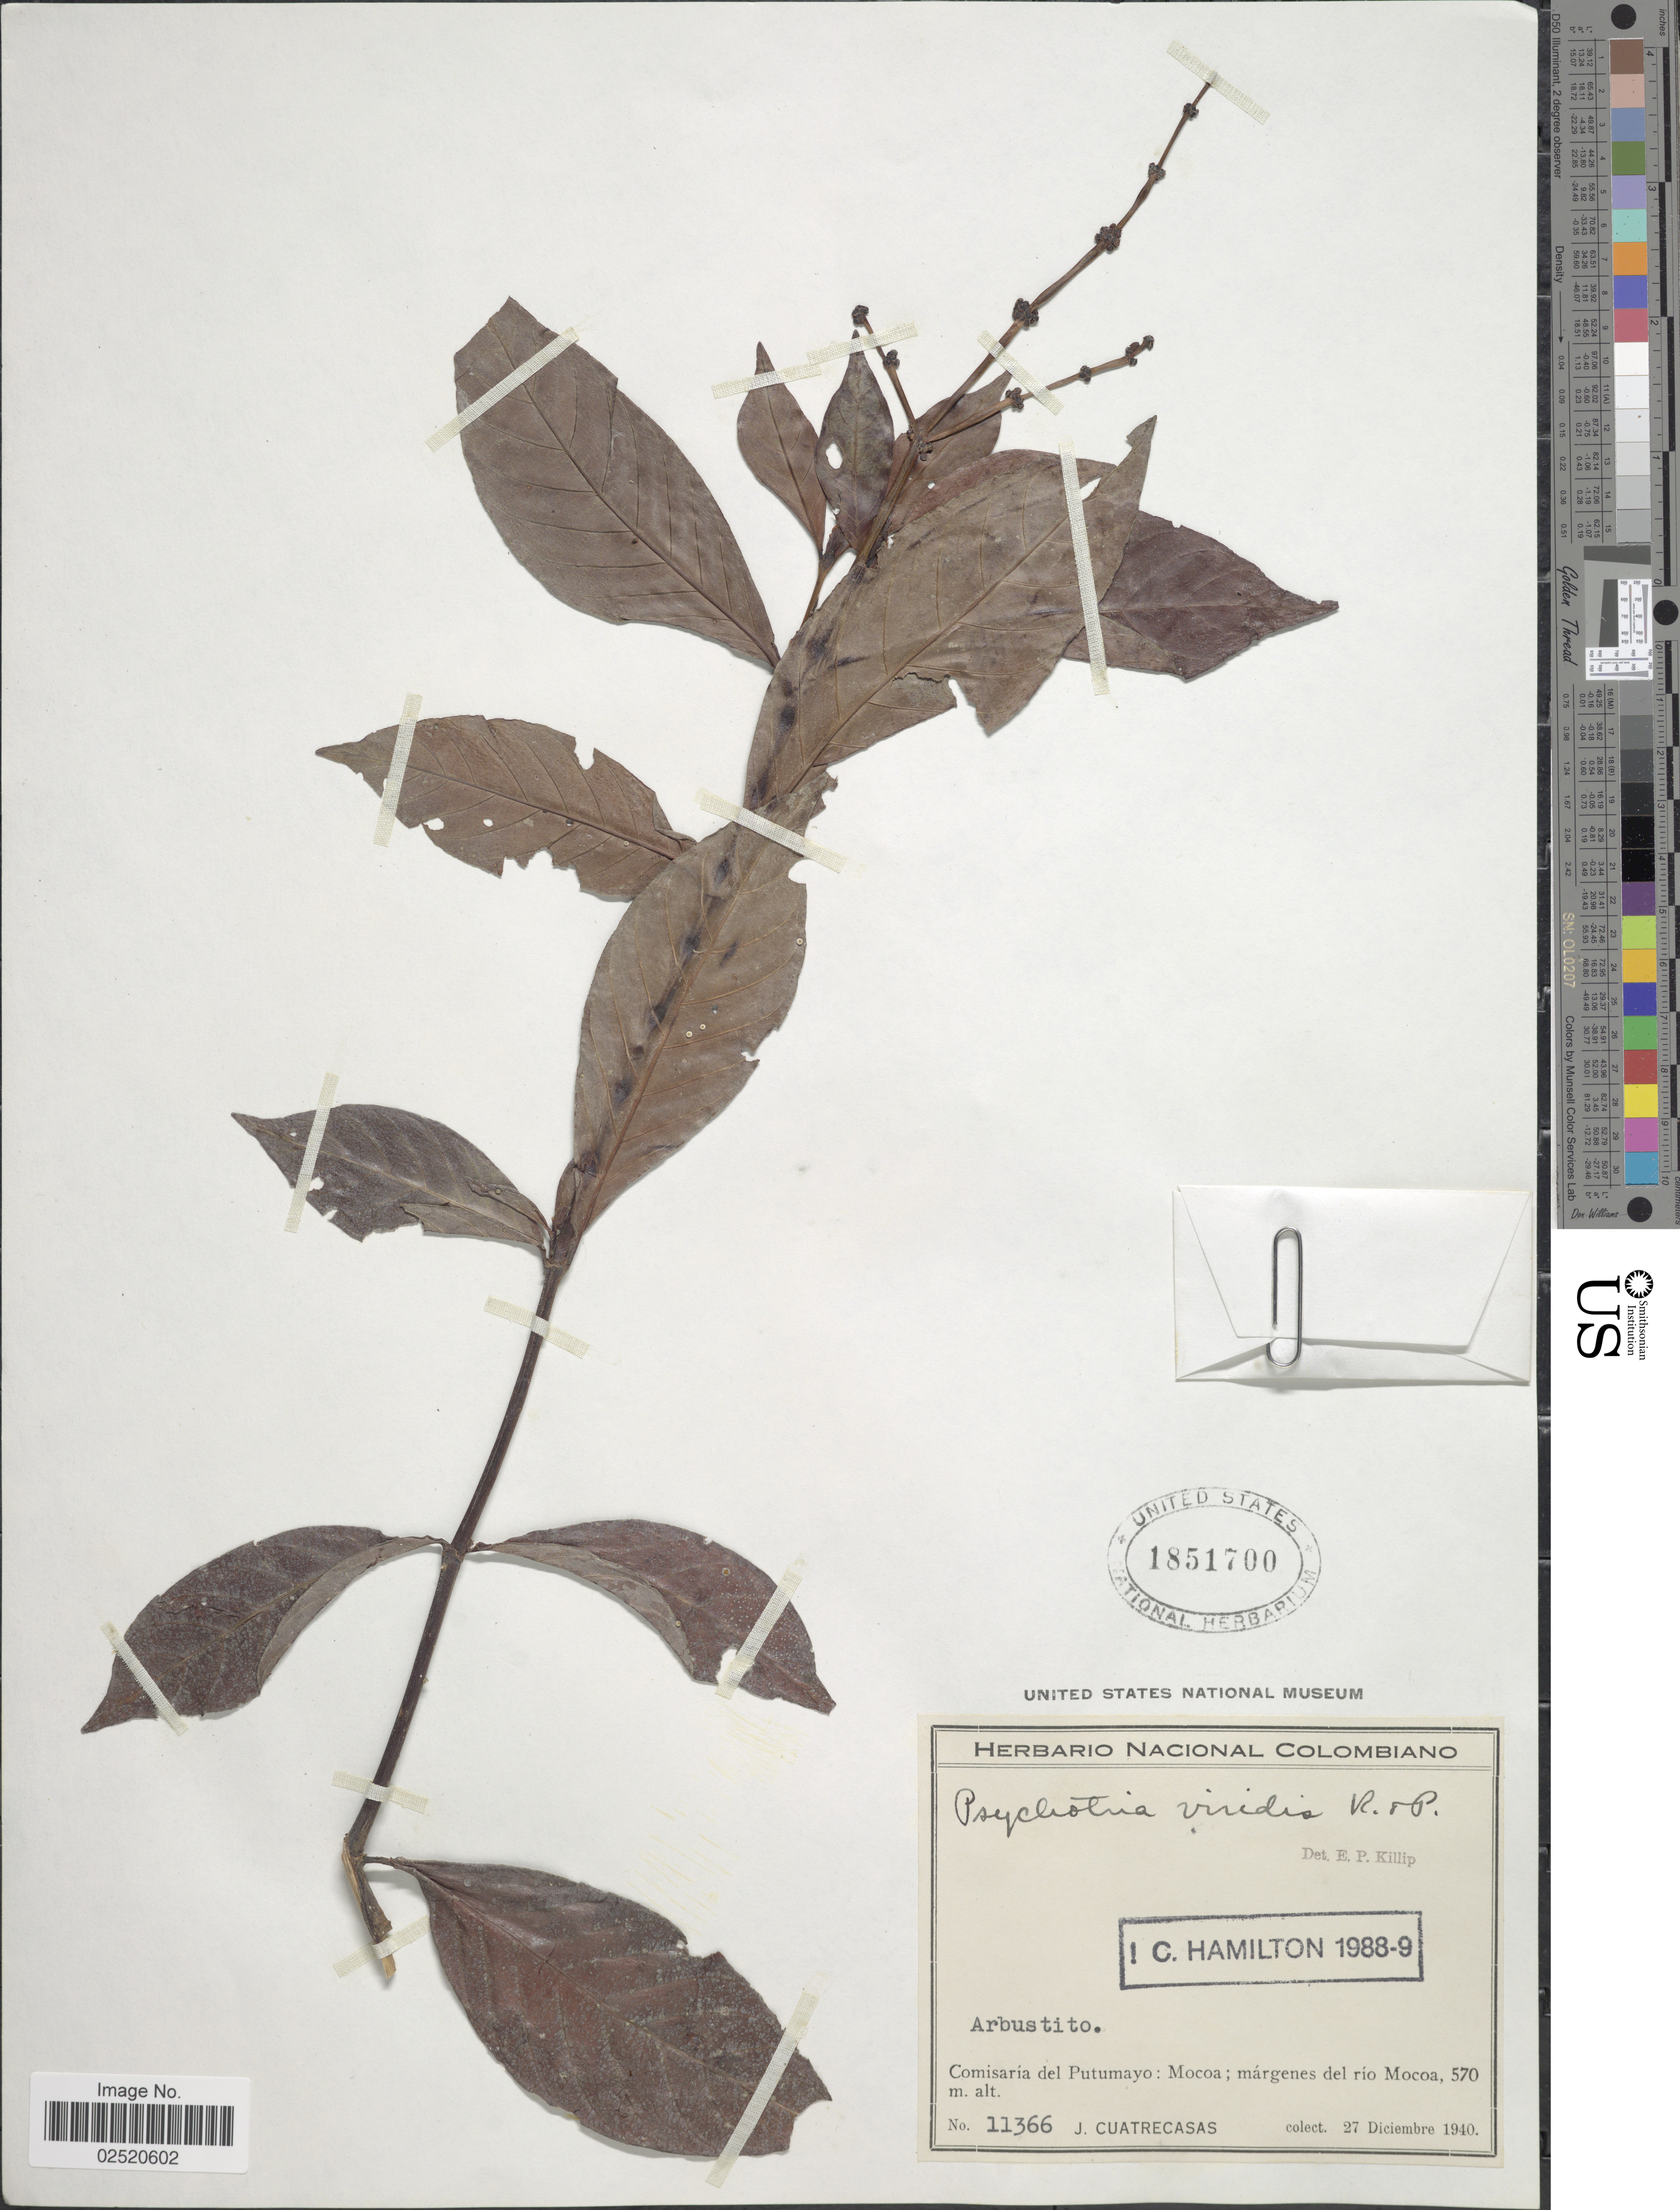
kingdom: Plantae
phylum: Tracheophyta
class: Magnoliopsida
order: Gentianales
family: Rubiaceae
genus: Psychotria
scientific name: Psychotria viridis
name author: Ruiz & Pav.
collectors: J. Cuatrecasas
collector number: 11366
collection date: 1940-12-27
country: Colombia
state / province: Putumayo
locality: Mocoa; márgenes del río Mocoa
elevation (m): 570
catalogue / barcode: US 1851700